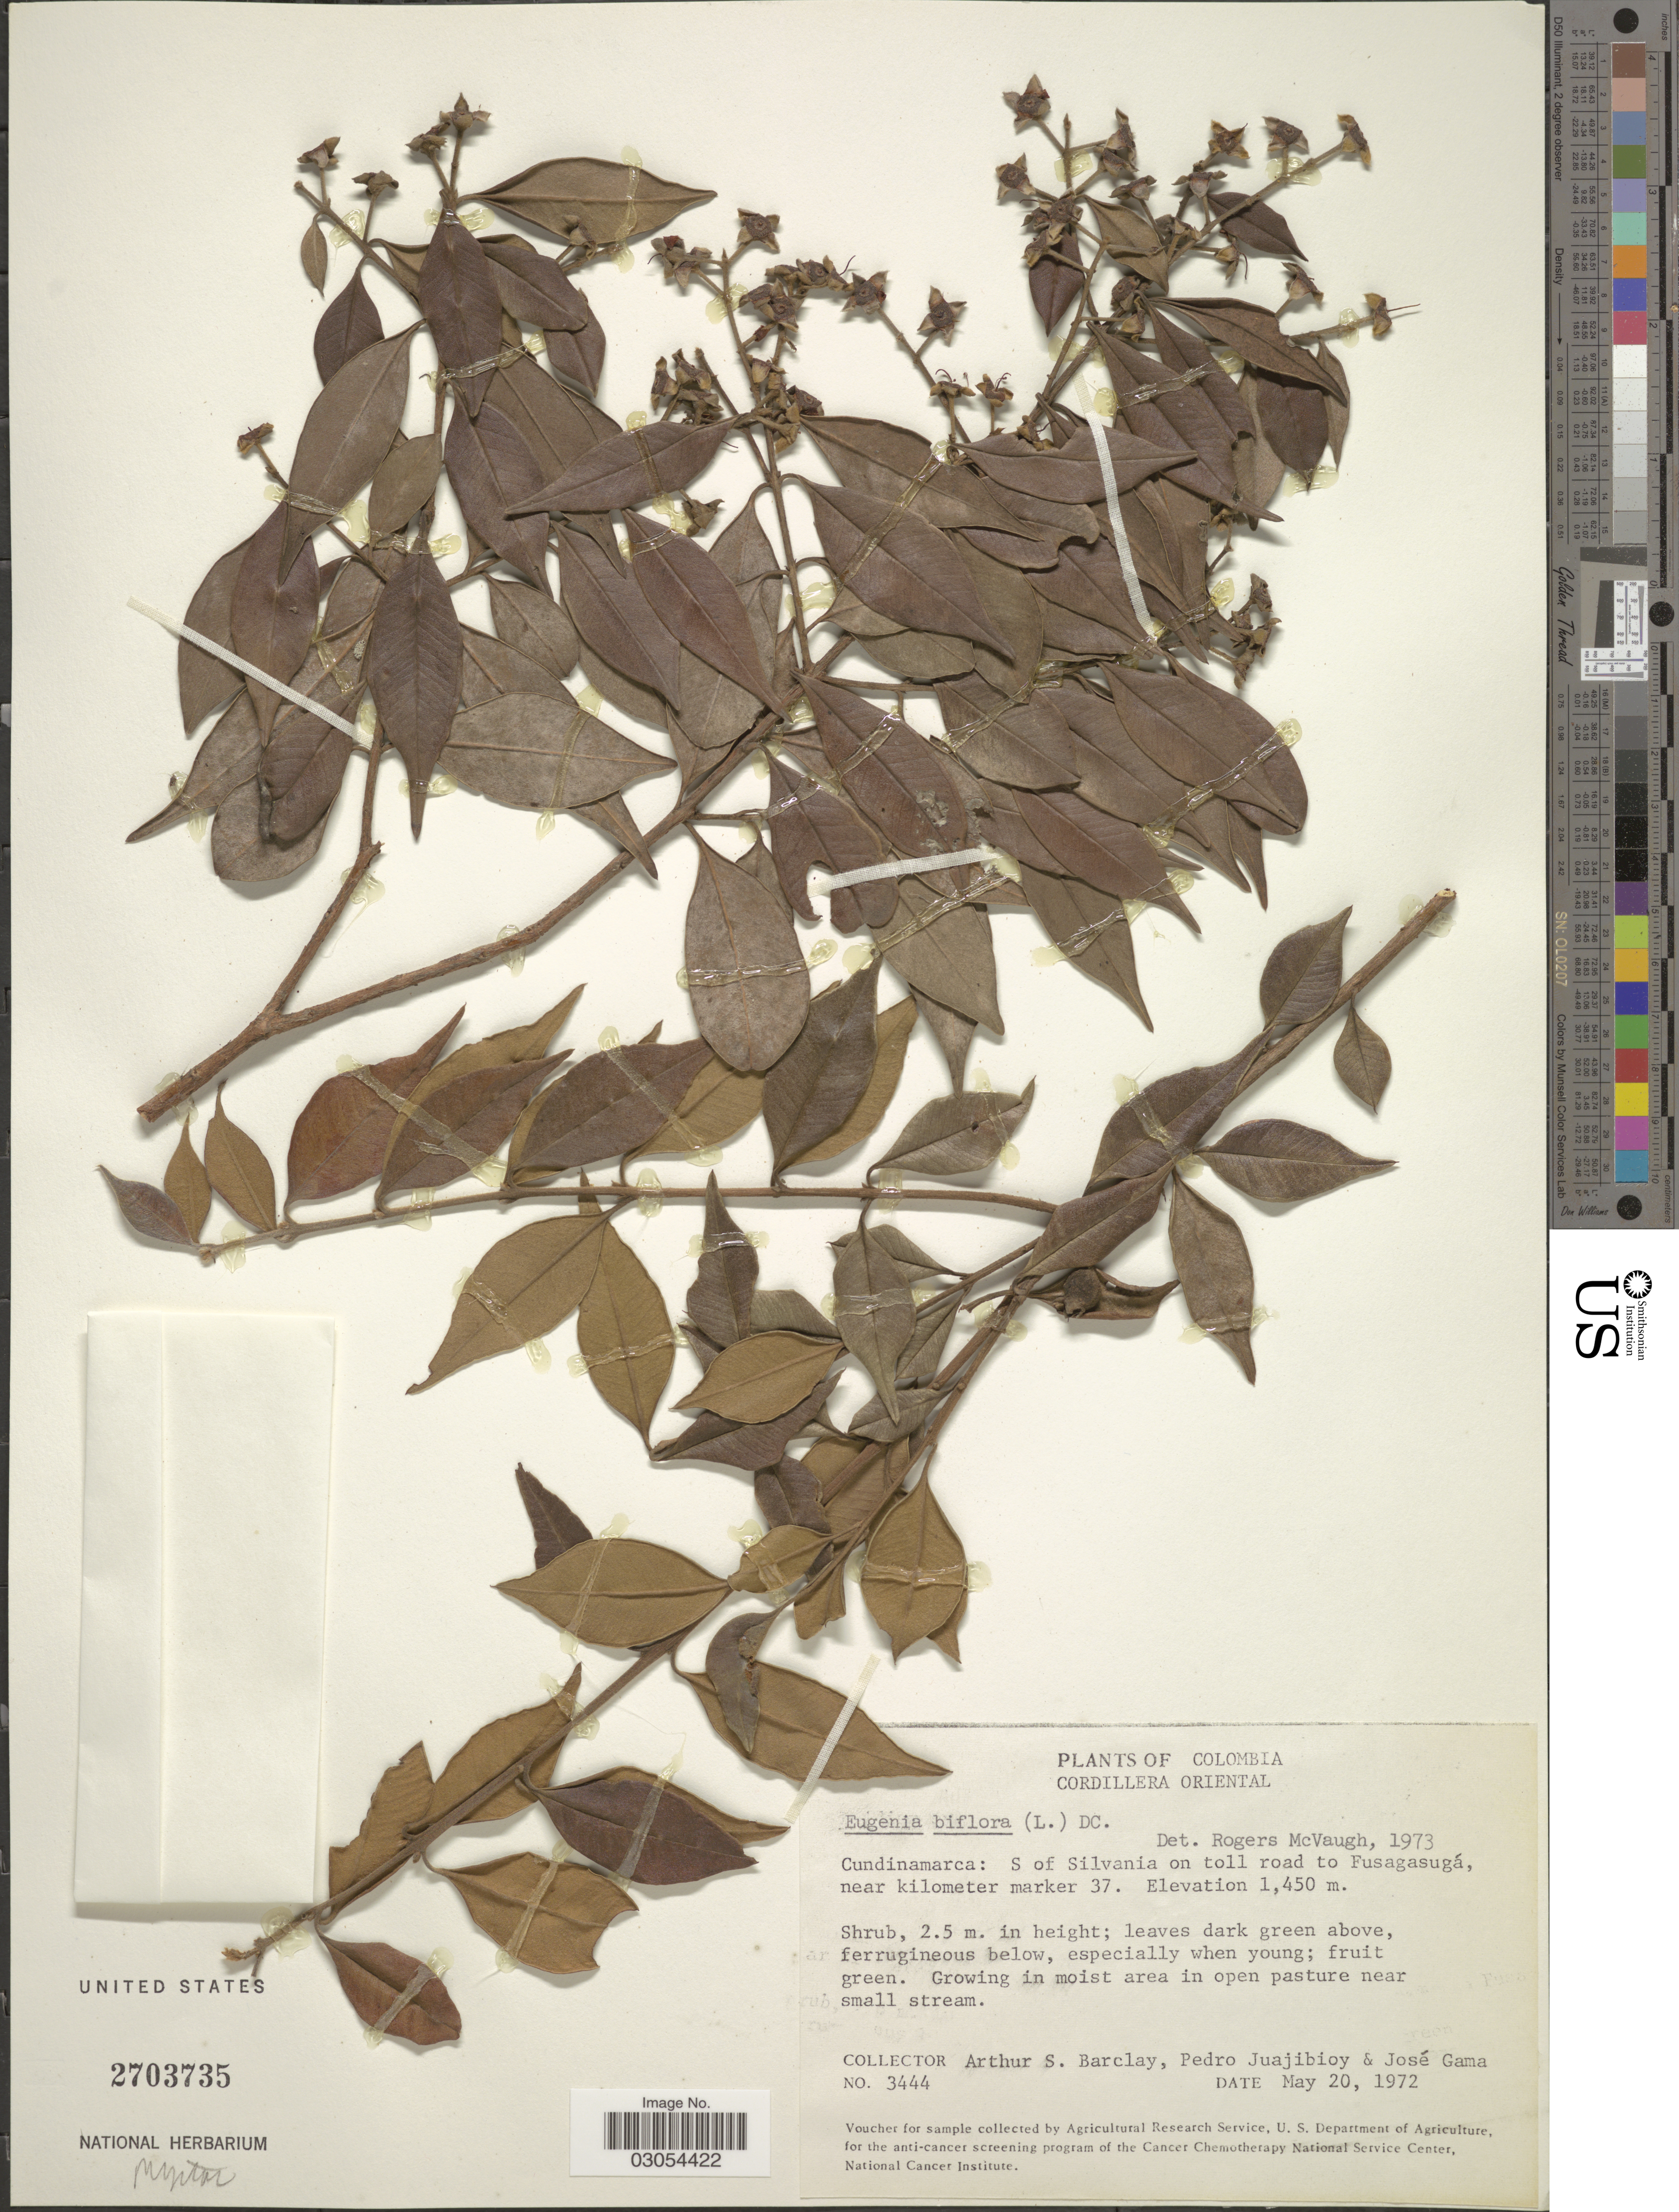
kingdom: Plantae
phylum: Tracheophyta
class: Magnoliopsida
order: Myrtales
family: Myrtaceae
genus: Eugenia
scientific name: Eugenia biflora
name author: (L.) DC.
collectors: A. S. Barclay, P. Juajibioy & J. Gama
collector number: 3444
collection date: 1972-05-20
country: Colombia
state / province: Cundinamarca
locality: S of Silvania on toll road to Fusagasugá, near kilometer marker 37.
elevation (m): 1450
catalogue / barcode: US 2703735